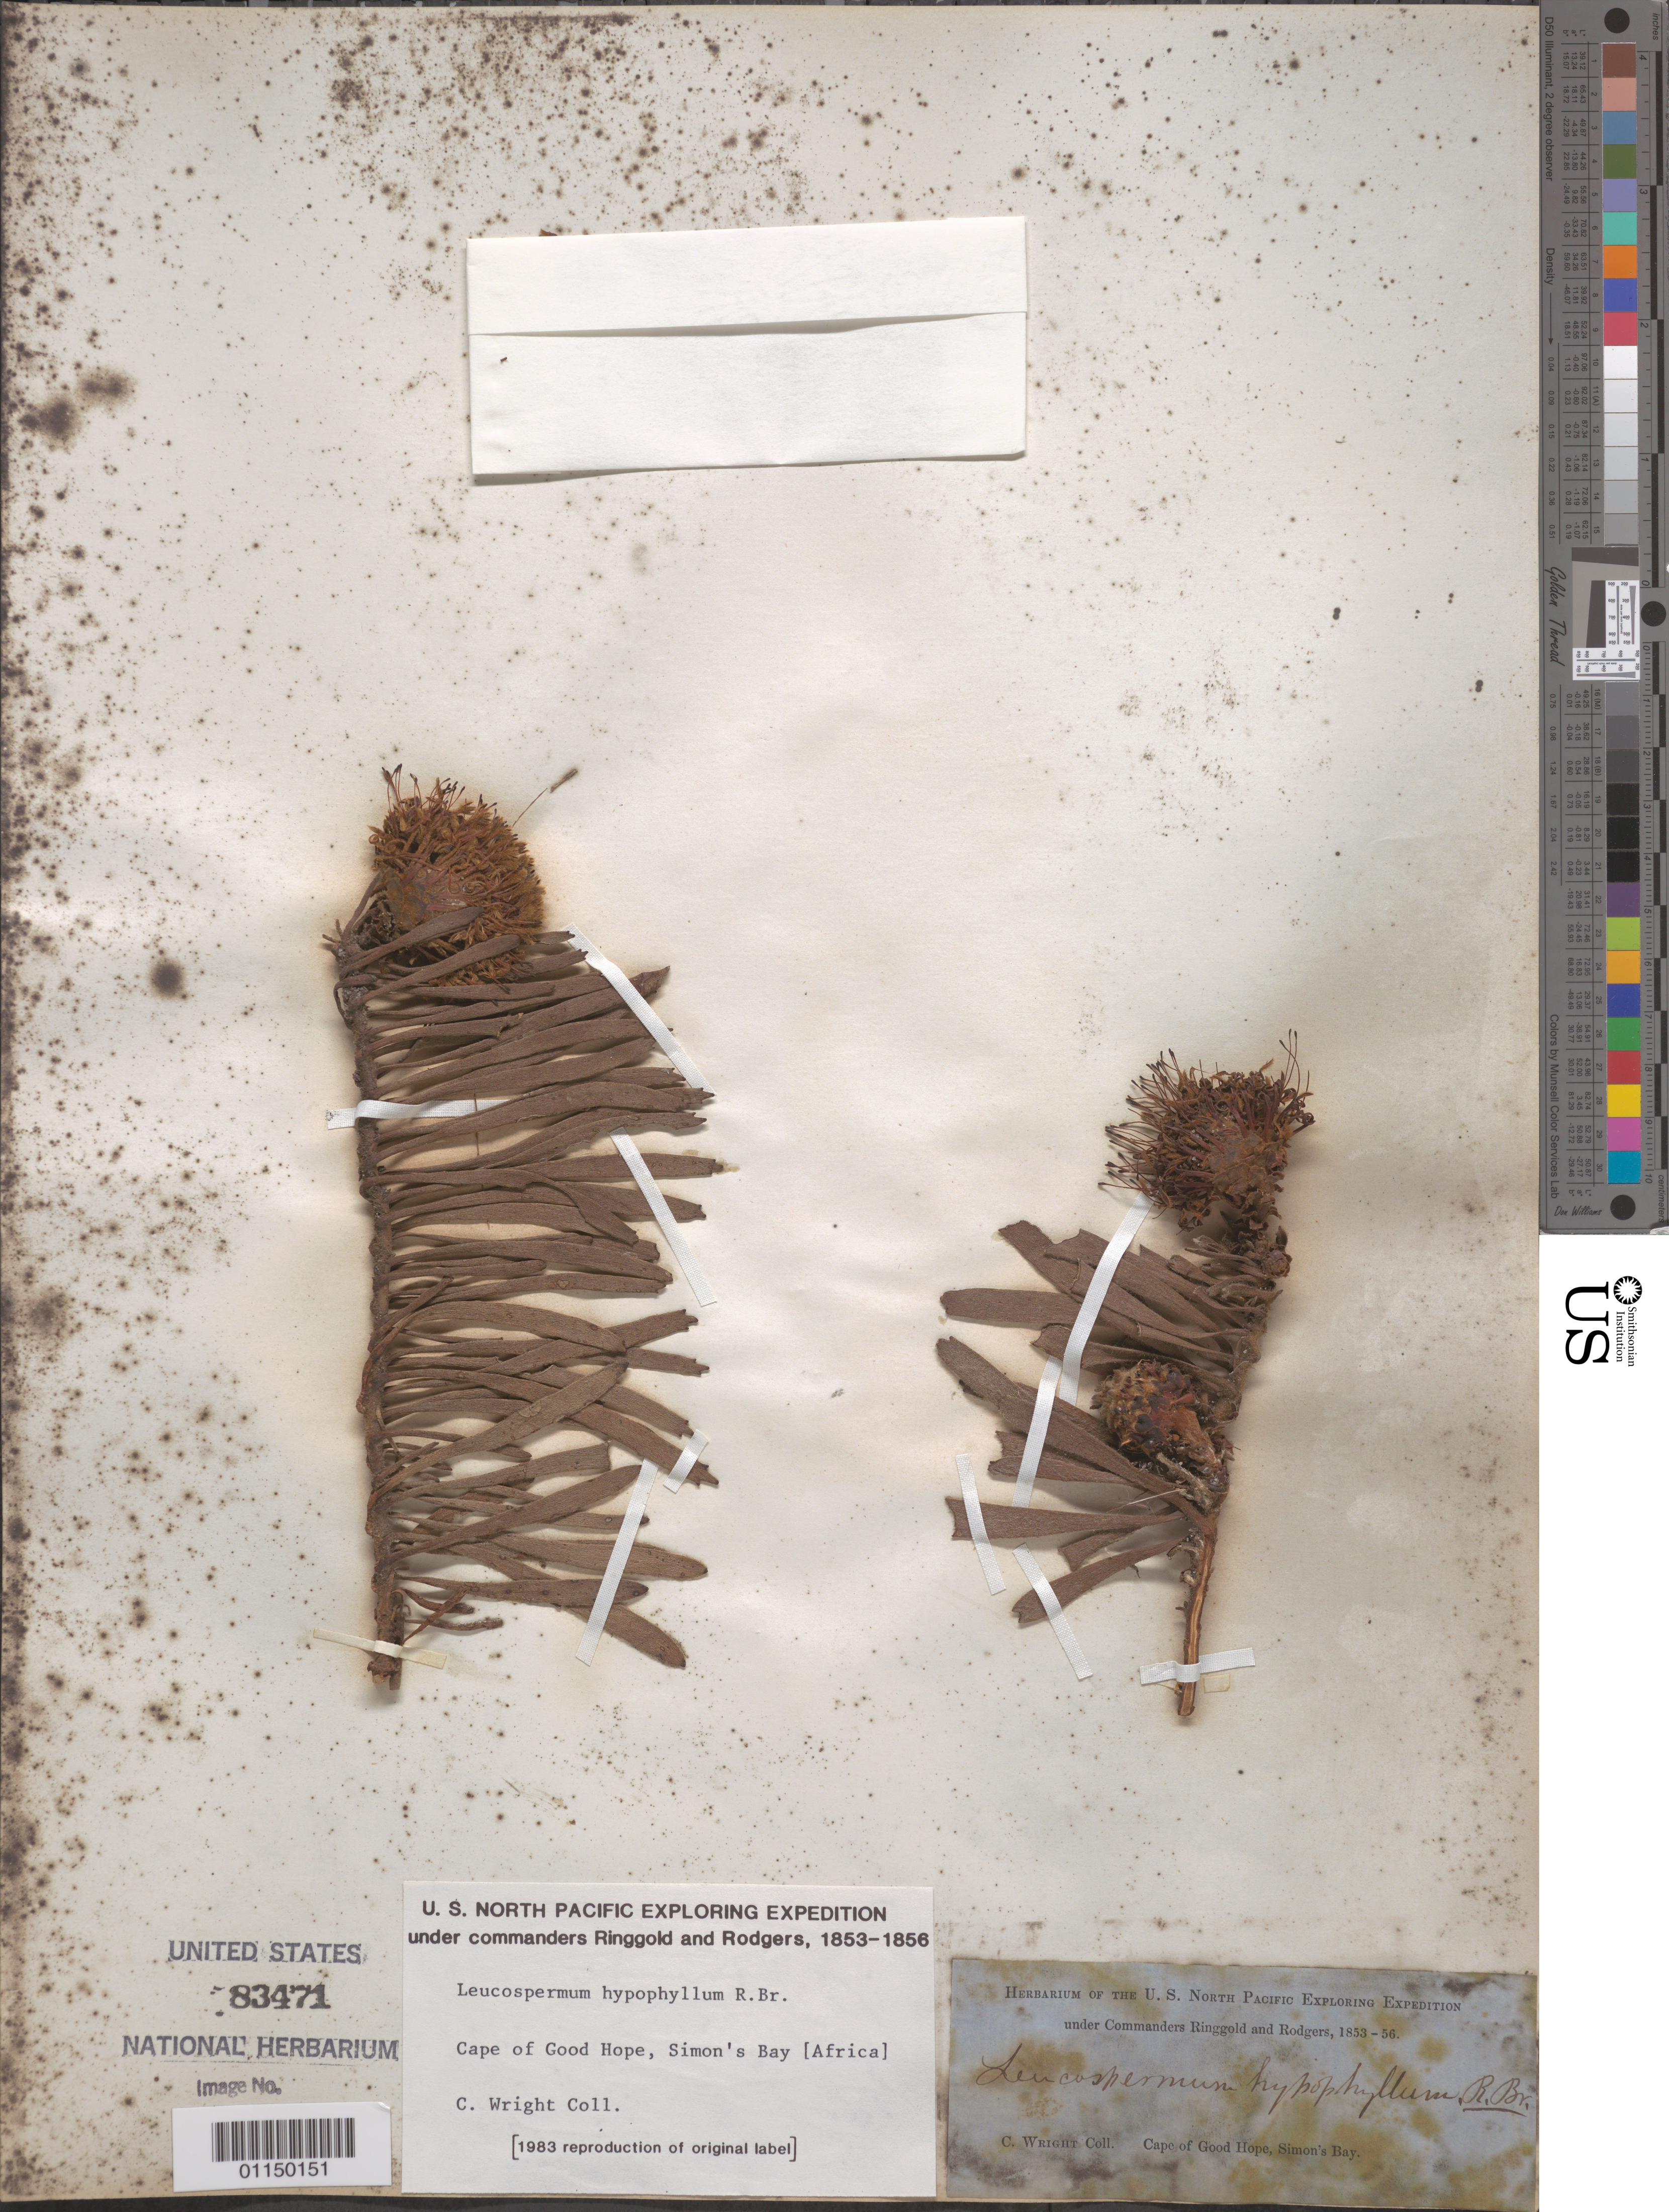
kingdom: Plantae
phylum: Tracheophyta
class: Magnoliopsida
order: Proteales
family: Proteaceae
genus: Leucospermum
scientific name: Leucospermum hypophyllum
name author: R. Br.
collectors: C. Wright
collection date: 1853/1856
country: South Africa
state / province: Western Cape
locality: Cape of Good Hope, Simon's Bay.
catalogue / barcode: US 83471